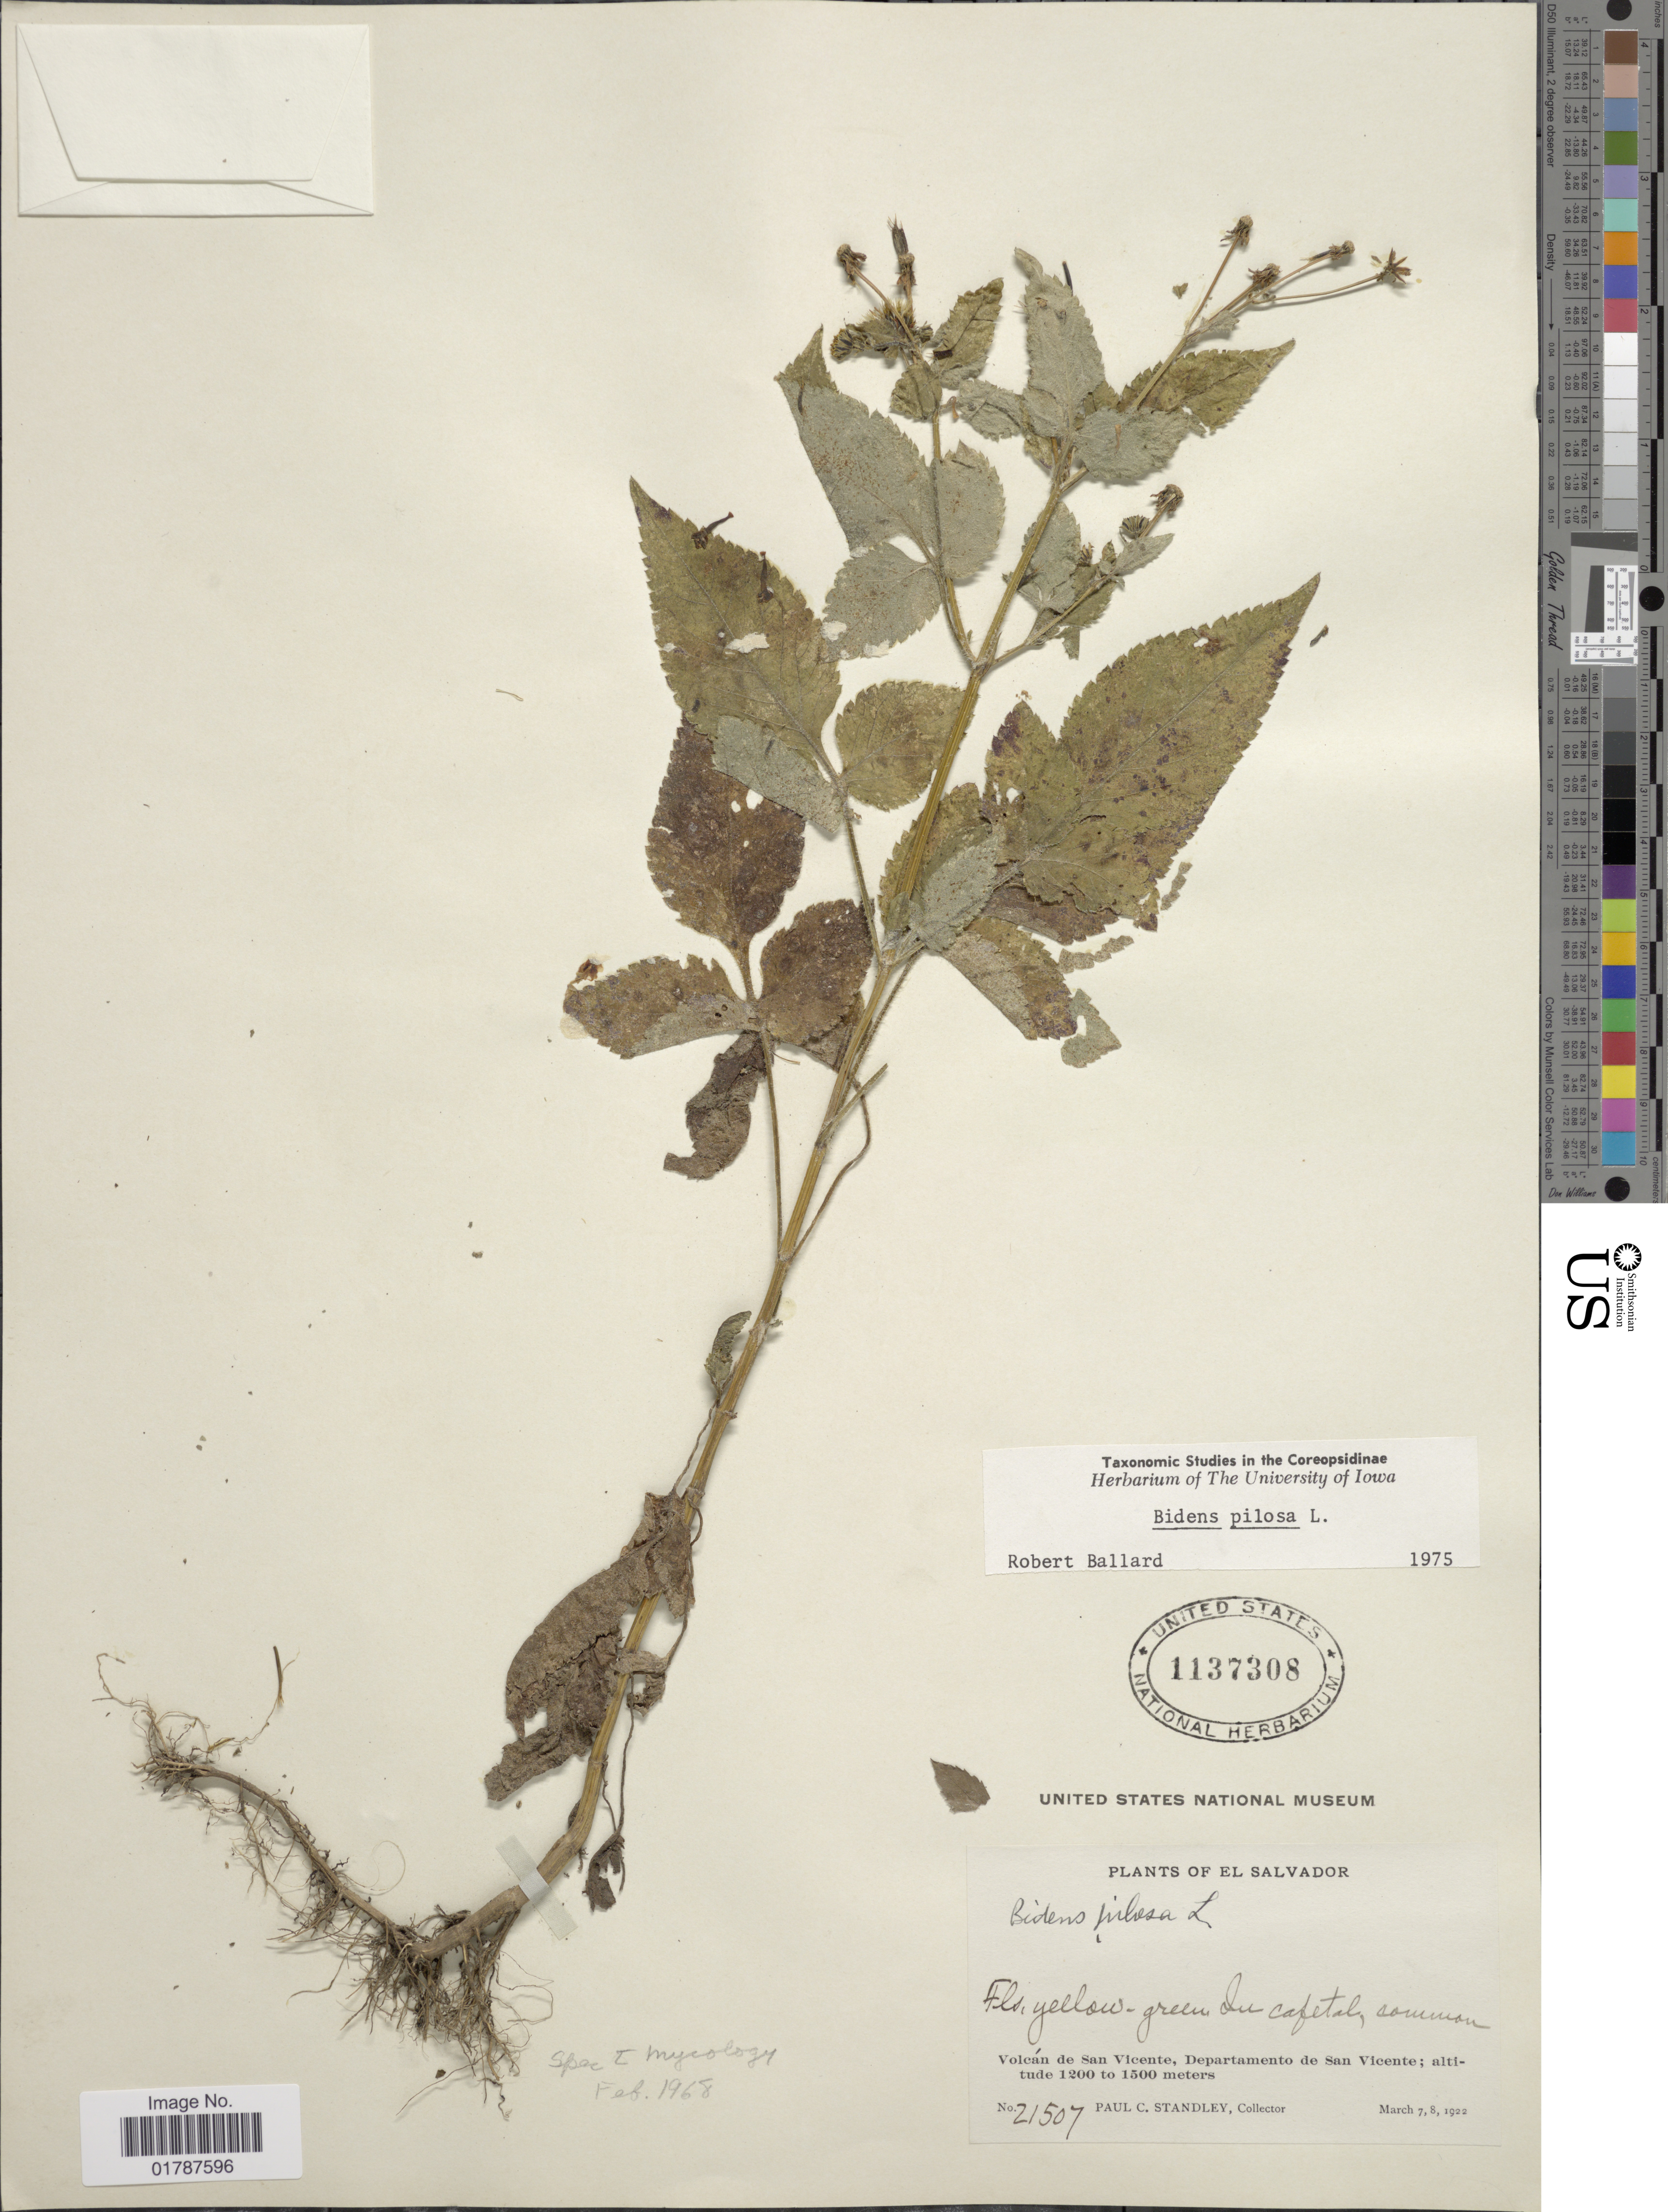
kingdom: Plantae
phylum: Tracheophyta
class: Magnoliopsida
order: Asterales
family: Asteraceae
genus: Bidens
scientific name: Bidens pilosa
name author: L.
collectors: P. C. Standley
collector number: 21507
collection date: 1922-03-07/1922-03-08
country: El Salvador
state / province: San Vincente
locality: Volcan de San Vicente, Departamento de San Vicente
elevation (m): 1200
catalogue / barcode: US 1137308